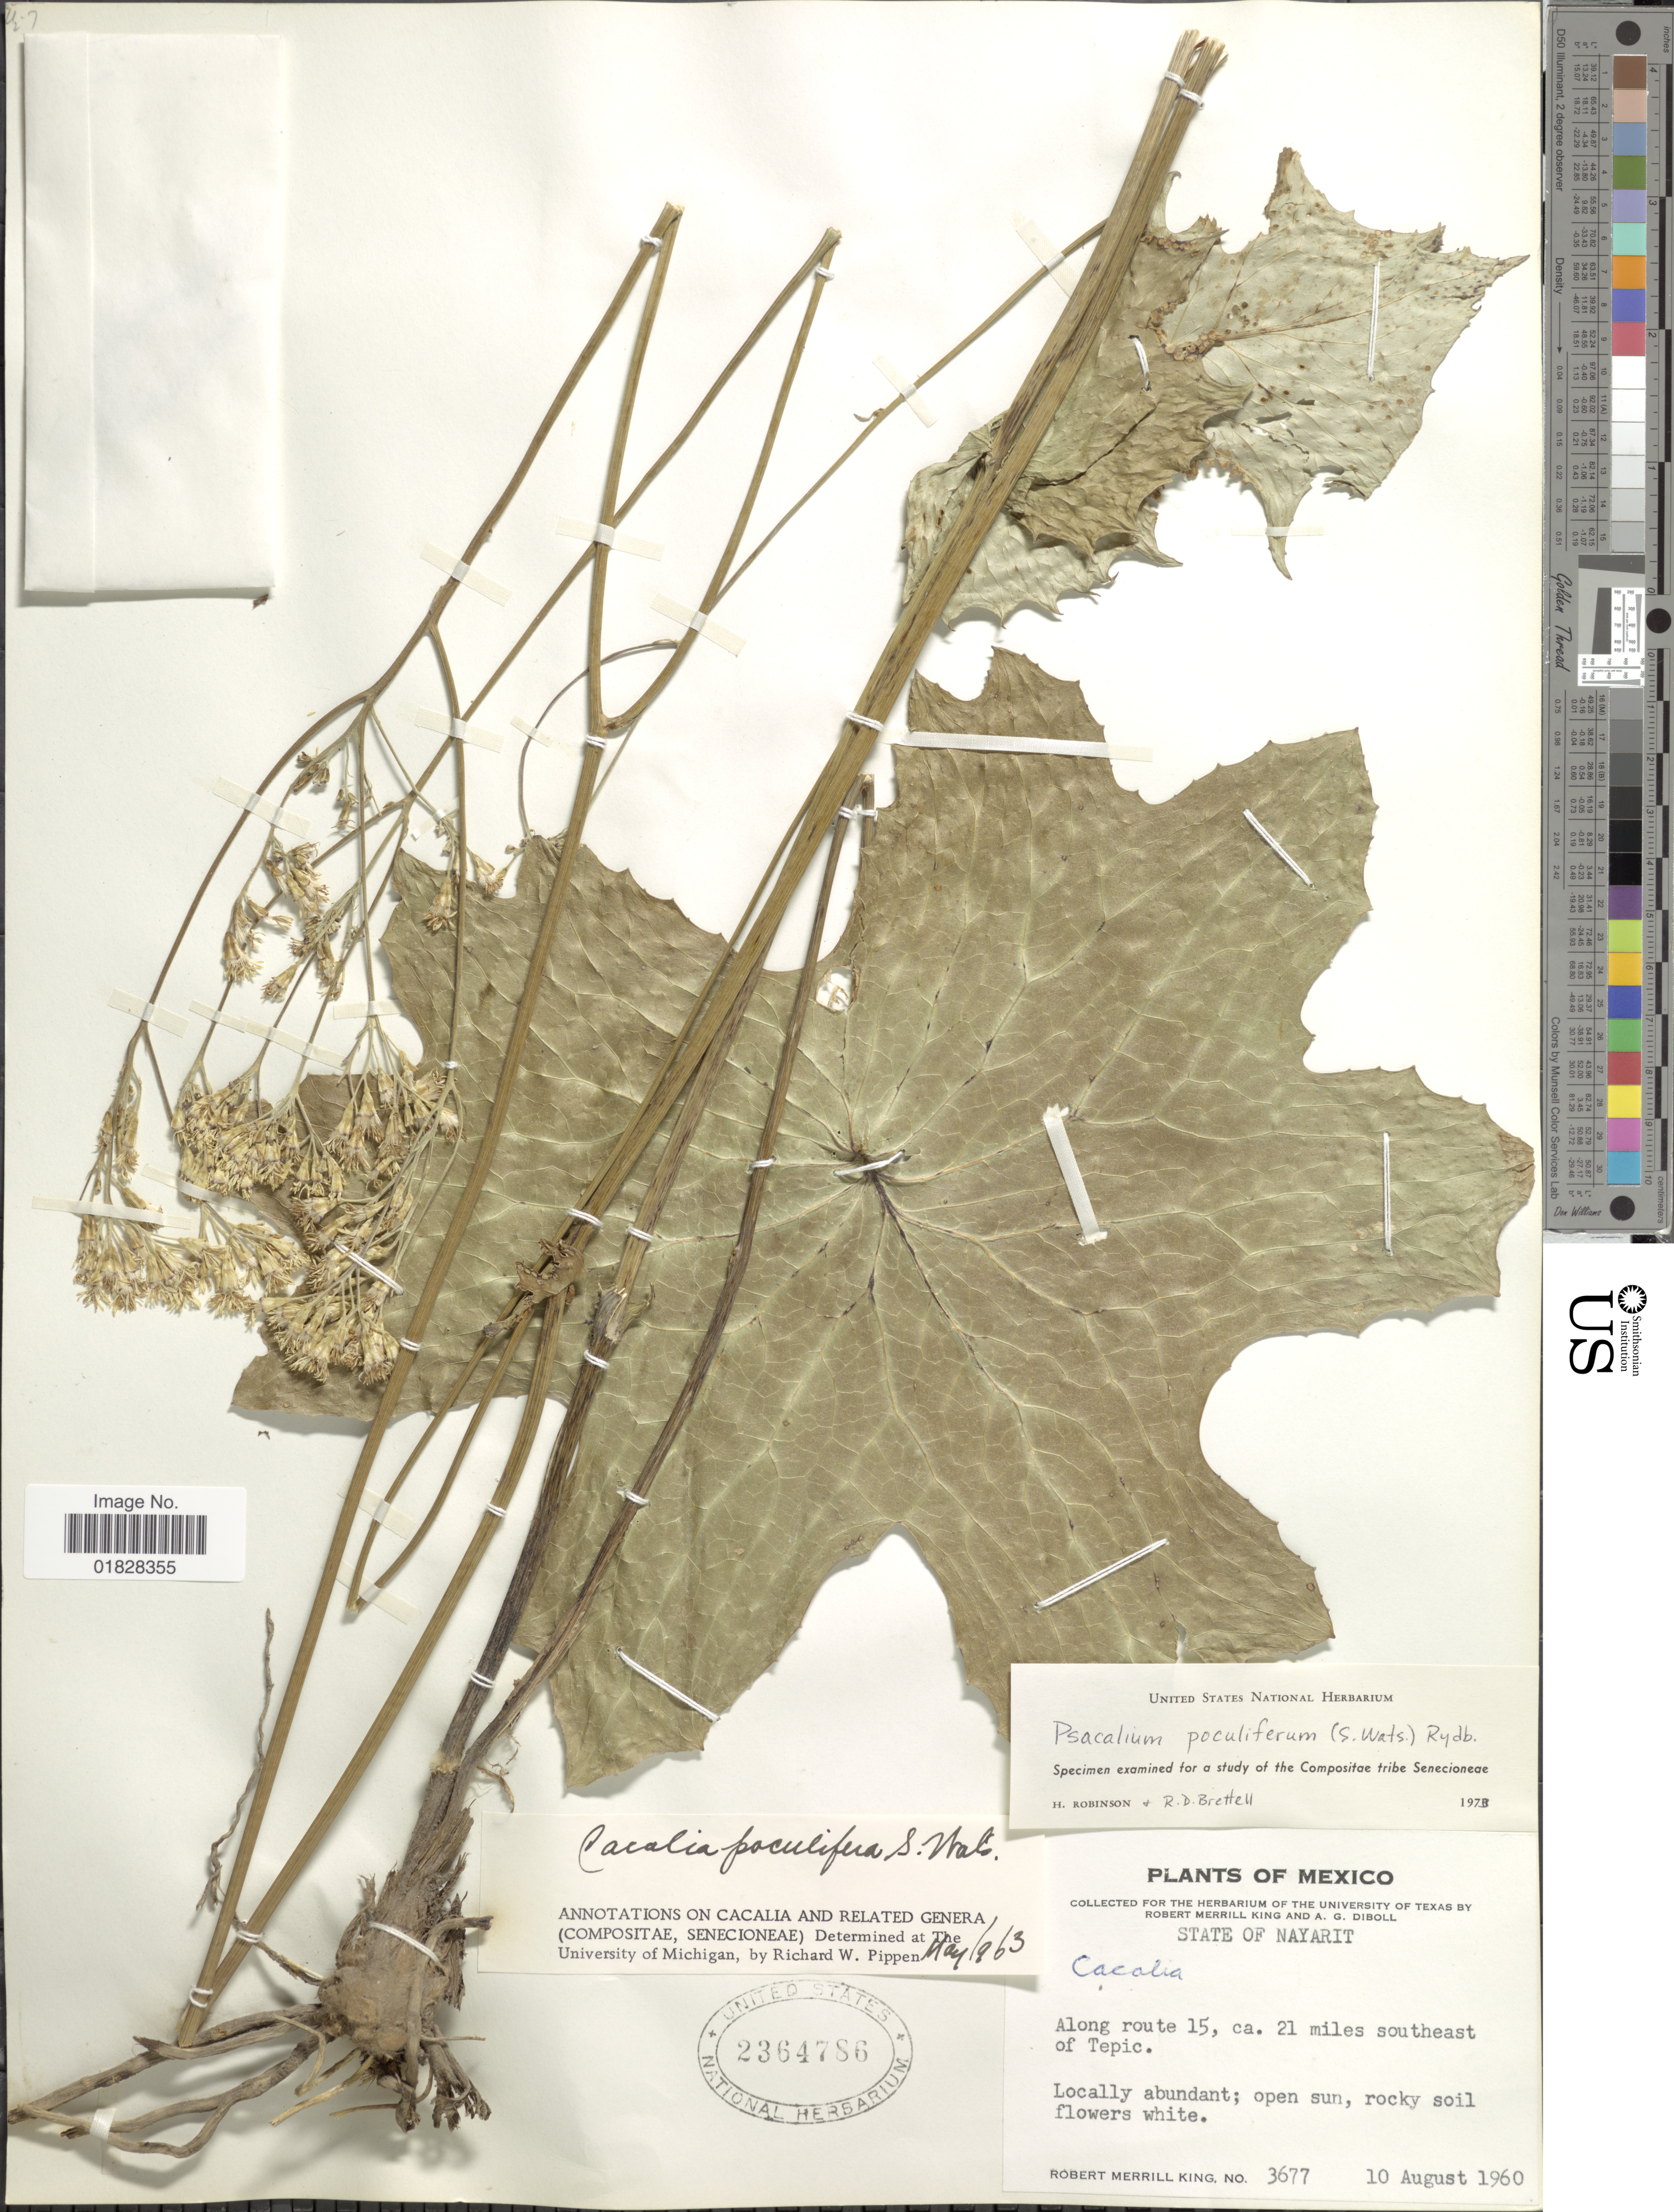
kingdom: Plantae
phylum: Tracheophyta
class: Magnoliopsida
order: Asterales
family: Asteraceae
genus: Psacalium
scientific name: Psacalium poculiferum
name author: (S. Watson) Rydb.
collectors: R. M. King & A. Diboll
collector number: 3677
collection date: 1960-08-10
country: Mexico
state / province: Nayarit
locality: State of Nayarit. Along route 15, ca. 21 miles southeast of Tepic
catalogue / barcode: US 2364786